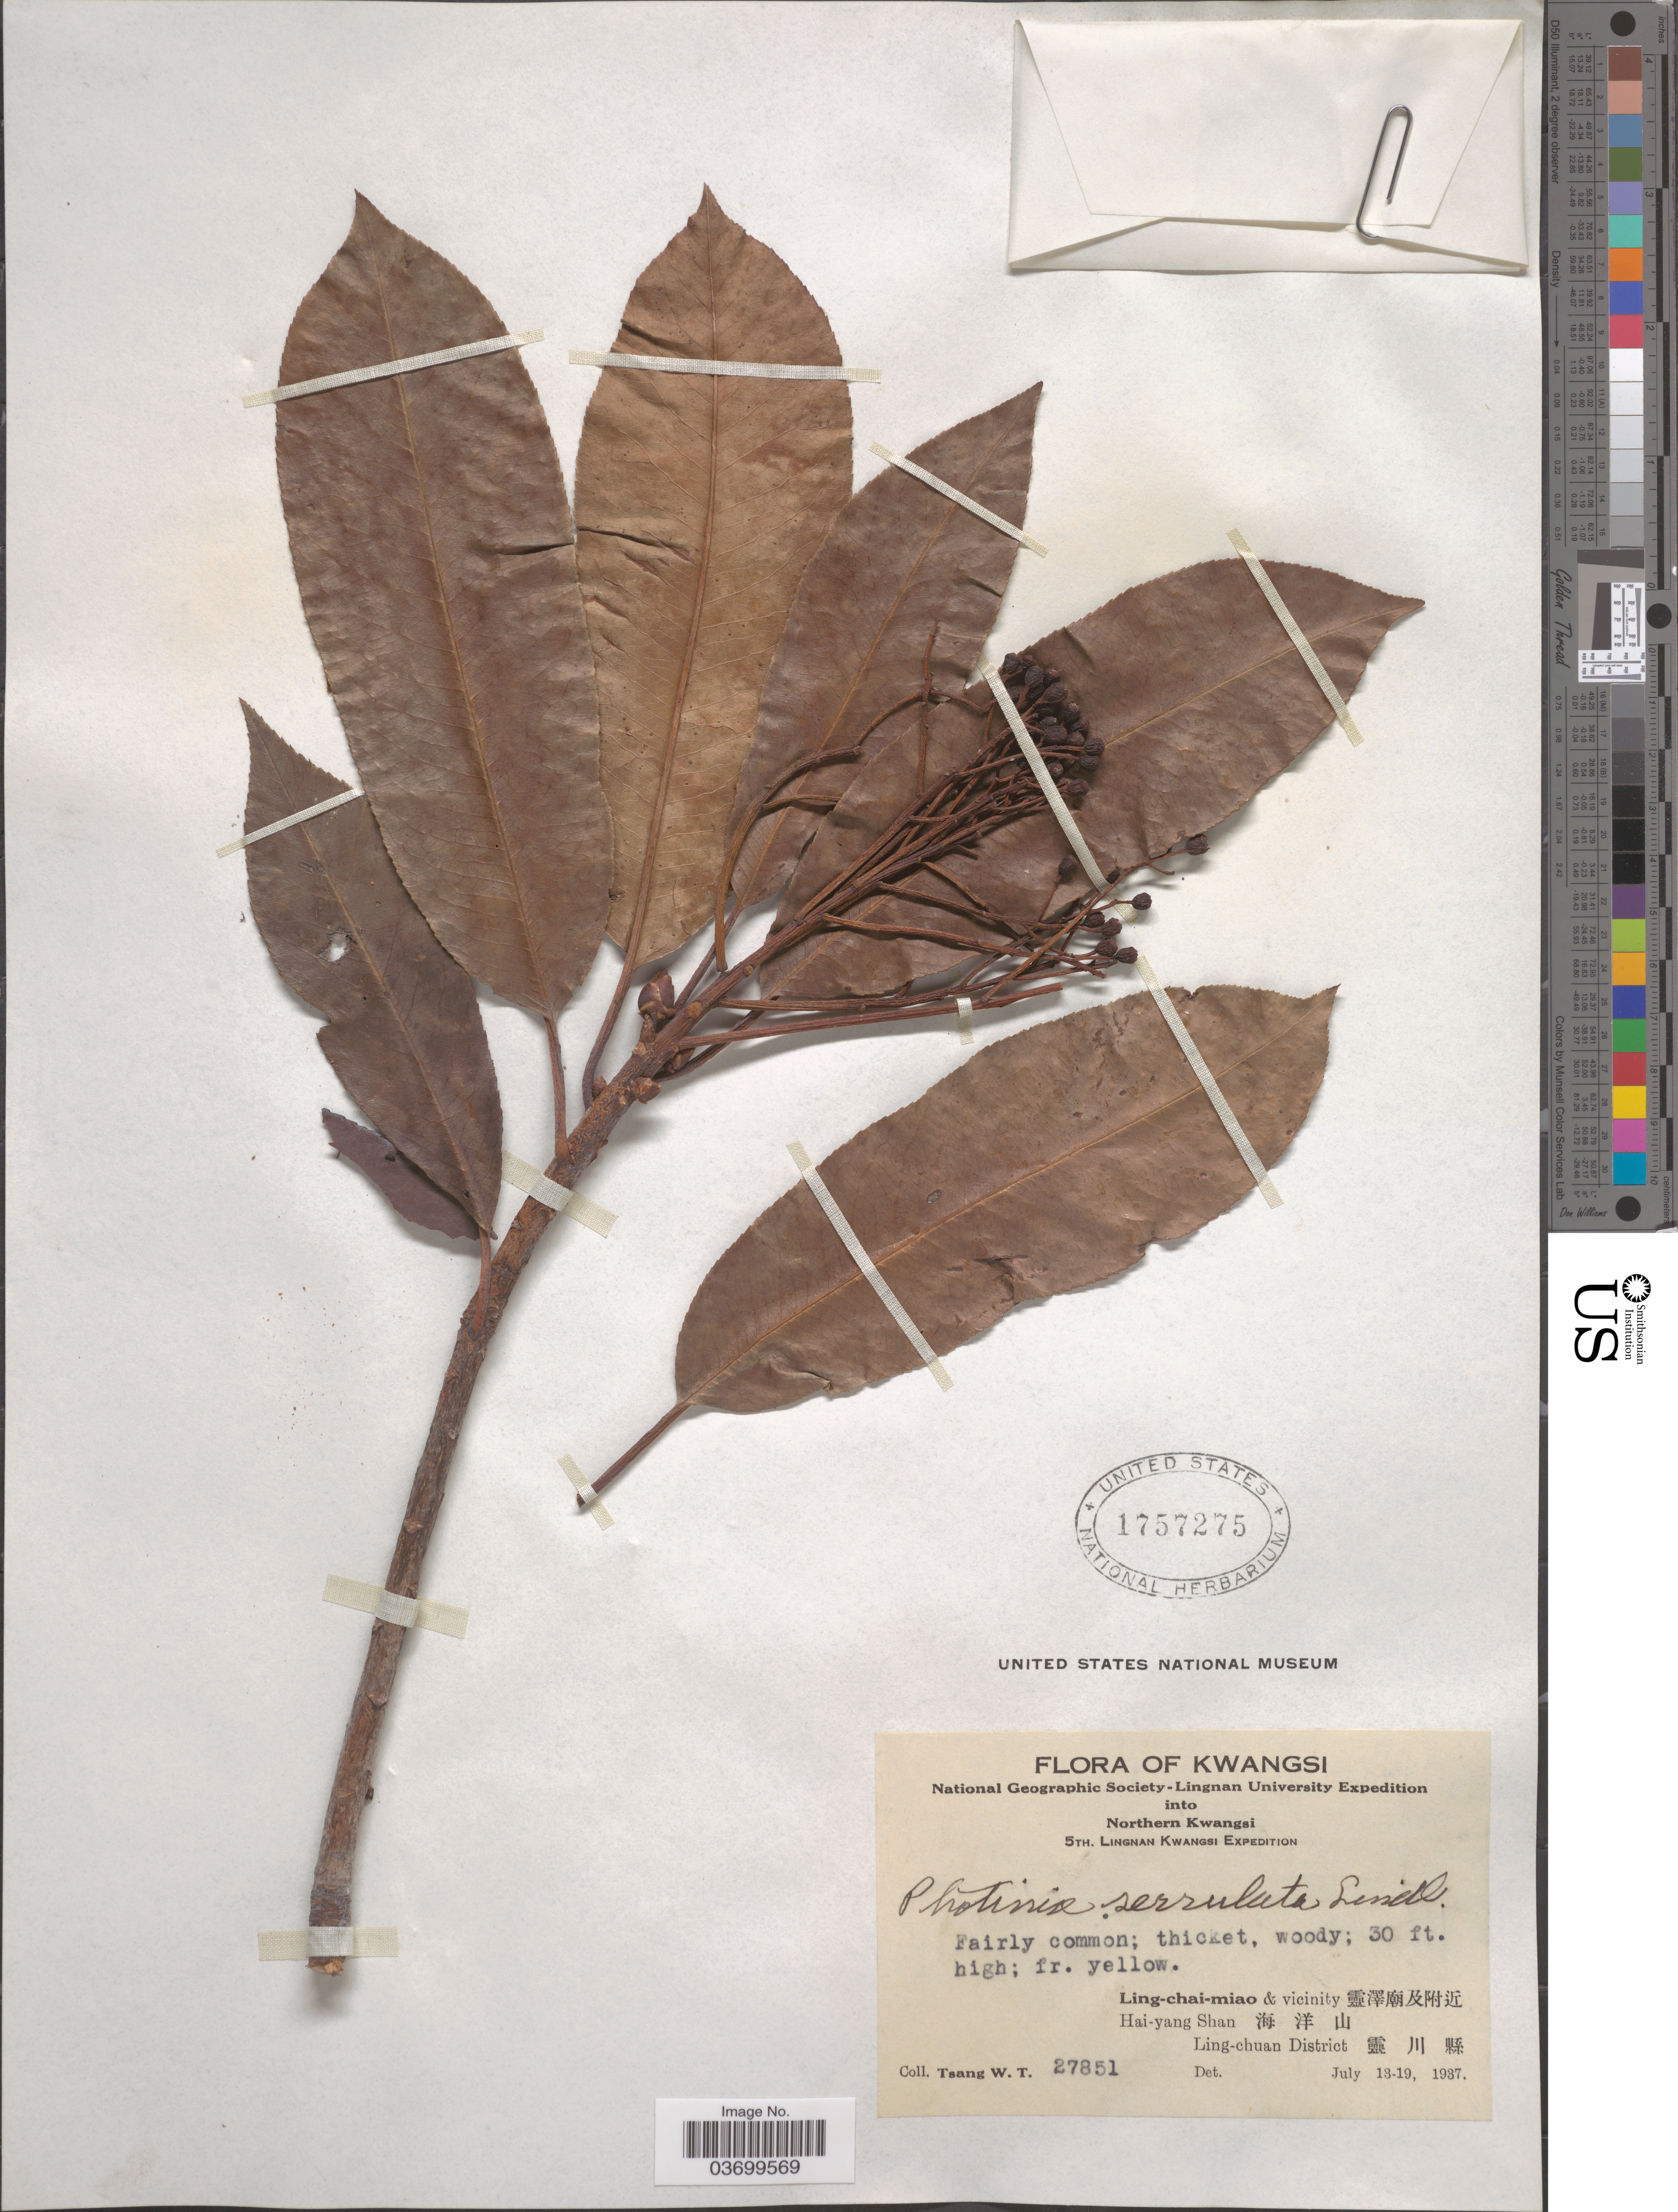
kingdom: Plantae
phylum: Tracheophyta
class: Magnoliopsida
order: Rosales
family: Rosaceae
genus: Photinia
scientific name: Photinia serrulata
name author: Franch. & Sav.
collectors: W. T. Tsang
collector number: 27851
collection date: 1937-07-13/1937-07-19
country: China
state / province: Guangxi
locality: Kwangsi. Northern Kwangsi. Ling-chai-miao & vicinity X. Hai-yang Shan X. Ling-chuan District X.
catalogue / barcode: US 1757275